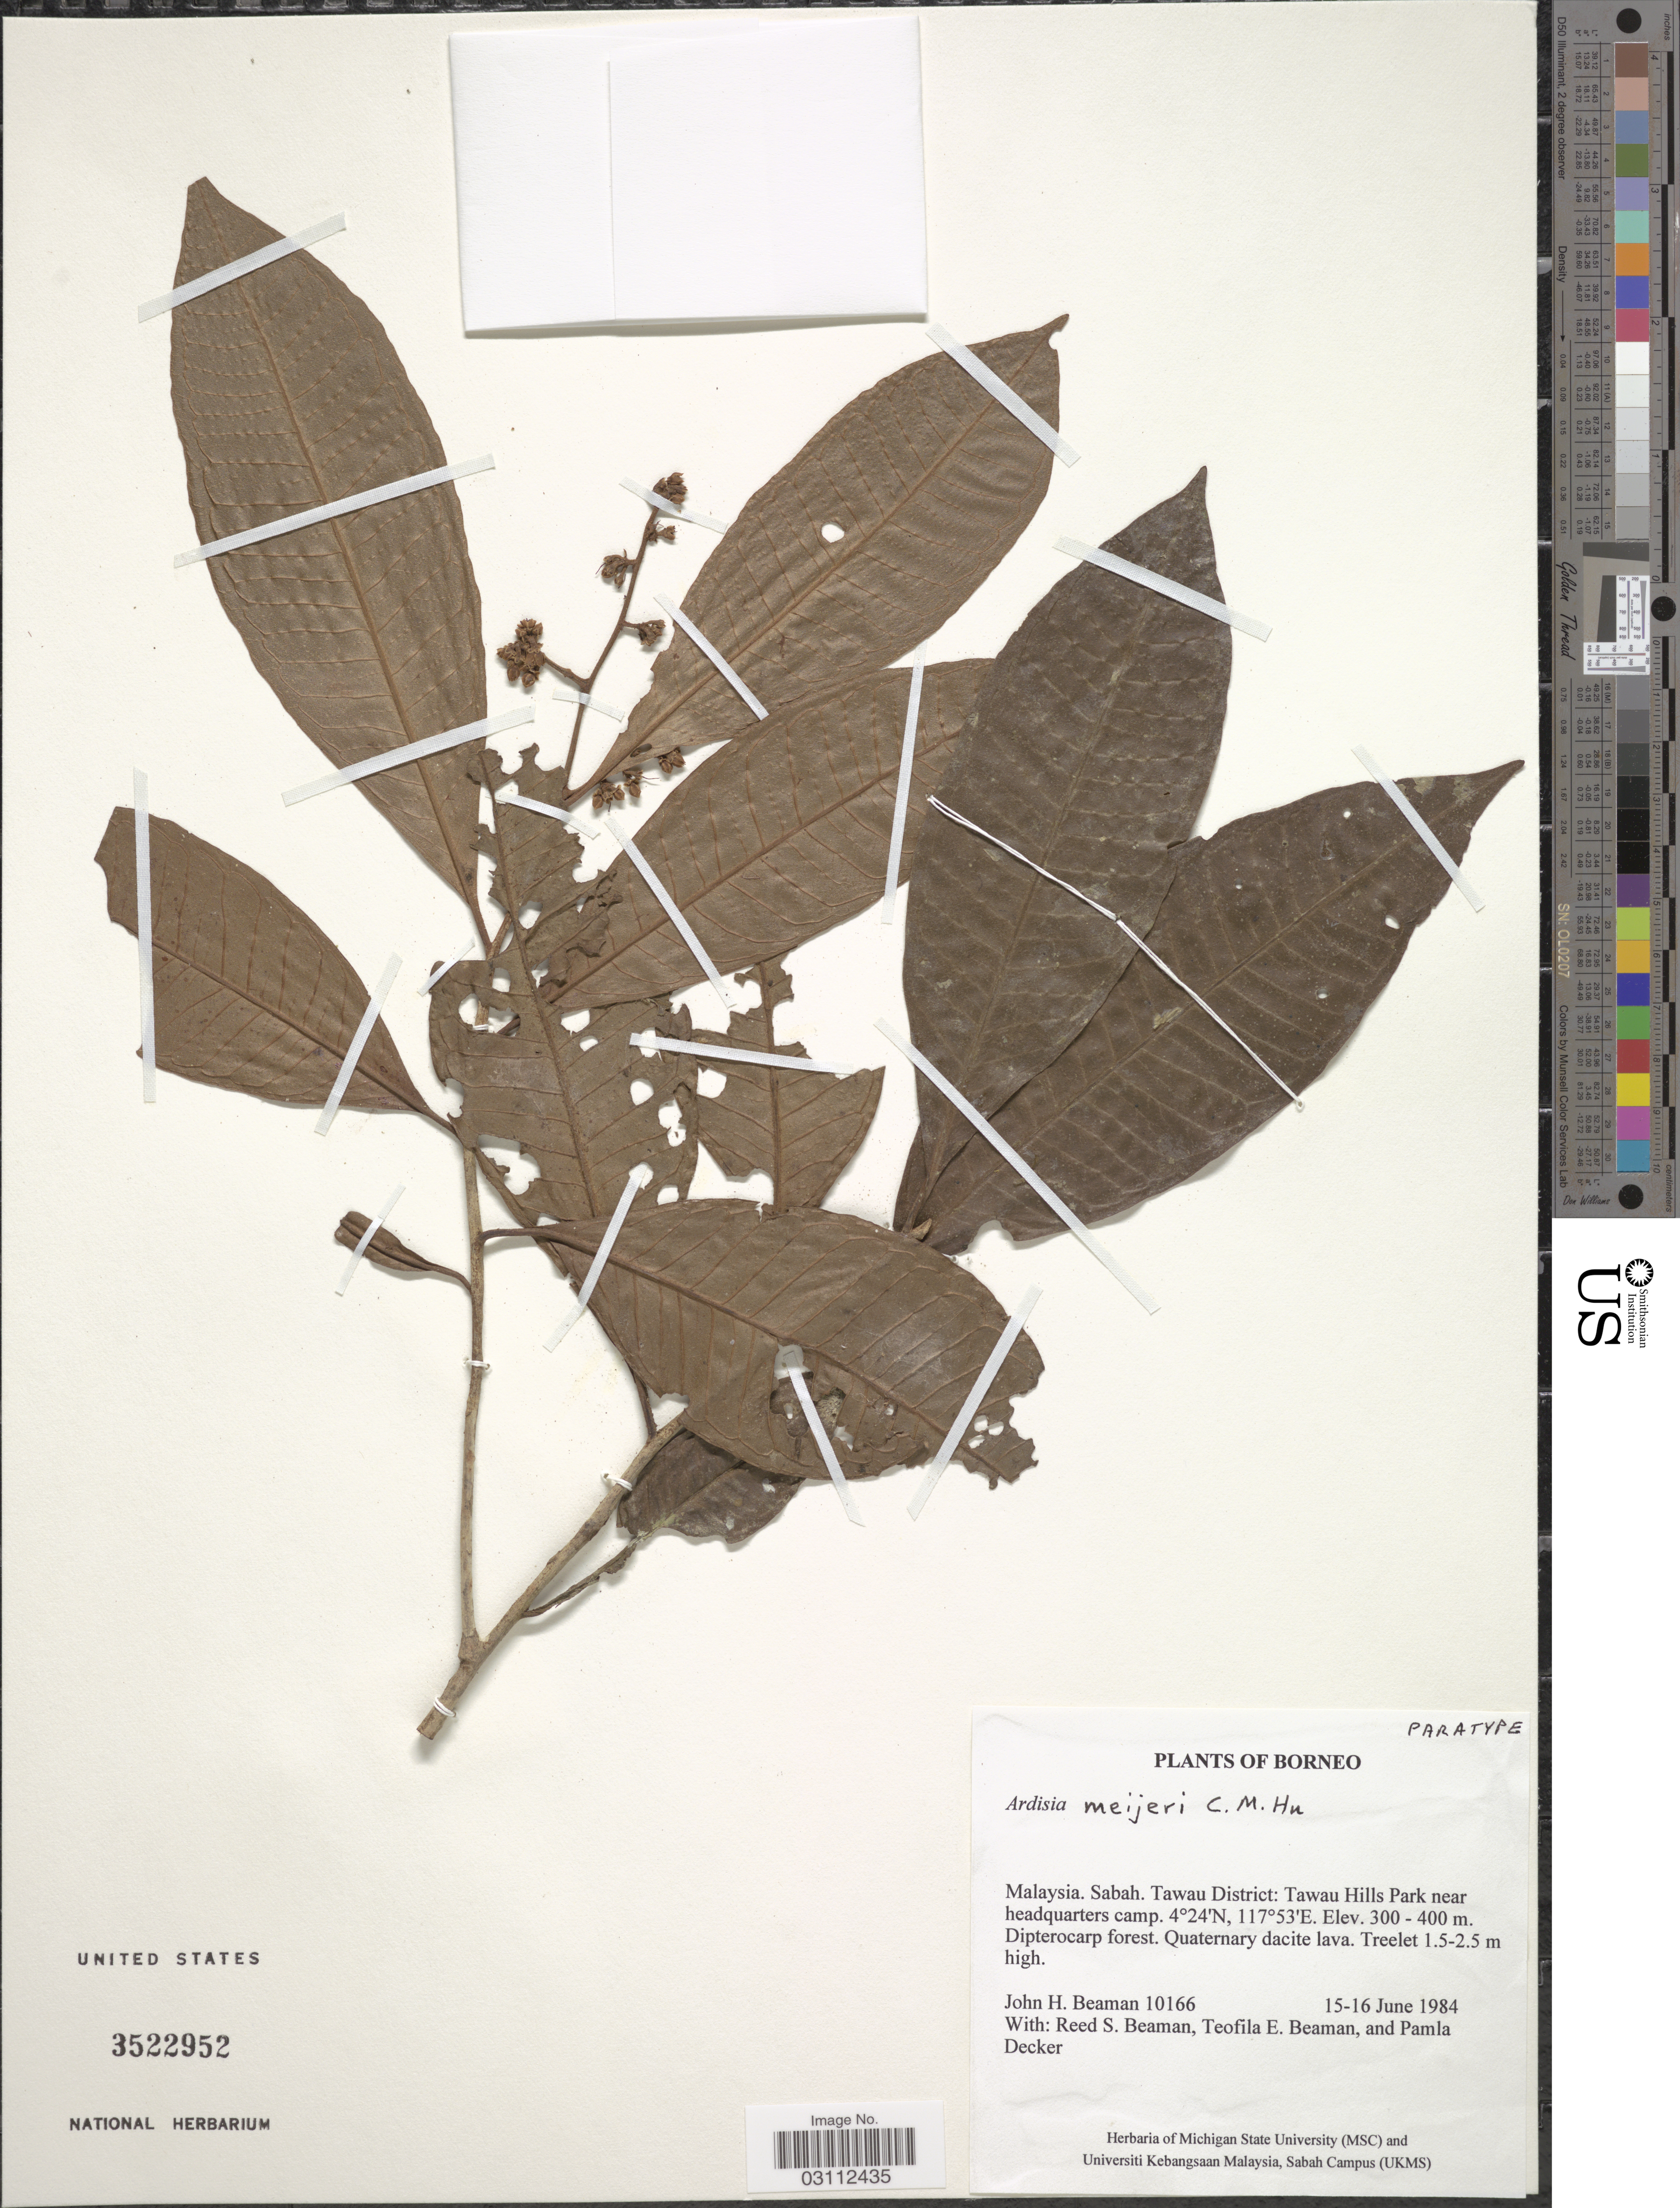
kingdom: Plantae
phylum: Tracheophyta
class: Magnoliopsida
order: Ericales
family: Primulaceae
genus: Ardisia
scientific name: Ardisia meijeri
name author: C.M. Hu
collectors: J. H. Beaman, R. S. Beaman, T. E. Beaman & P. Decker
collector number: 10166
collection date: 1984-06-15/1984-06-16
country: Malaysia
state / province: Sabah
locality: Borneo. Tawau District: Tawau Hills Park near headquarters camp.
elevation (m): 300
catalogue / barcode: US 3522952